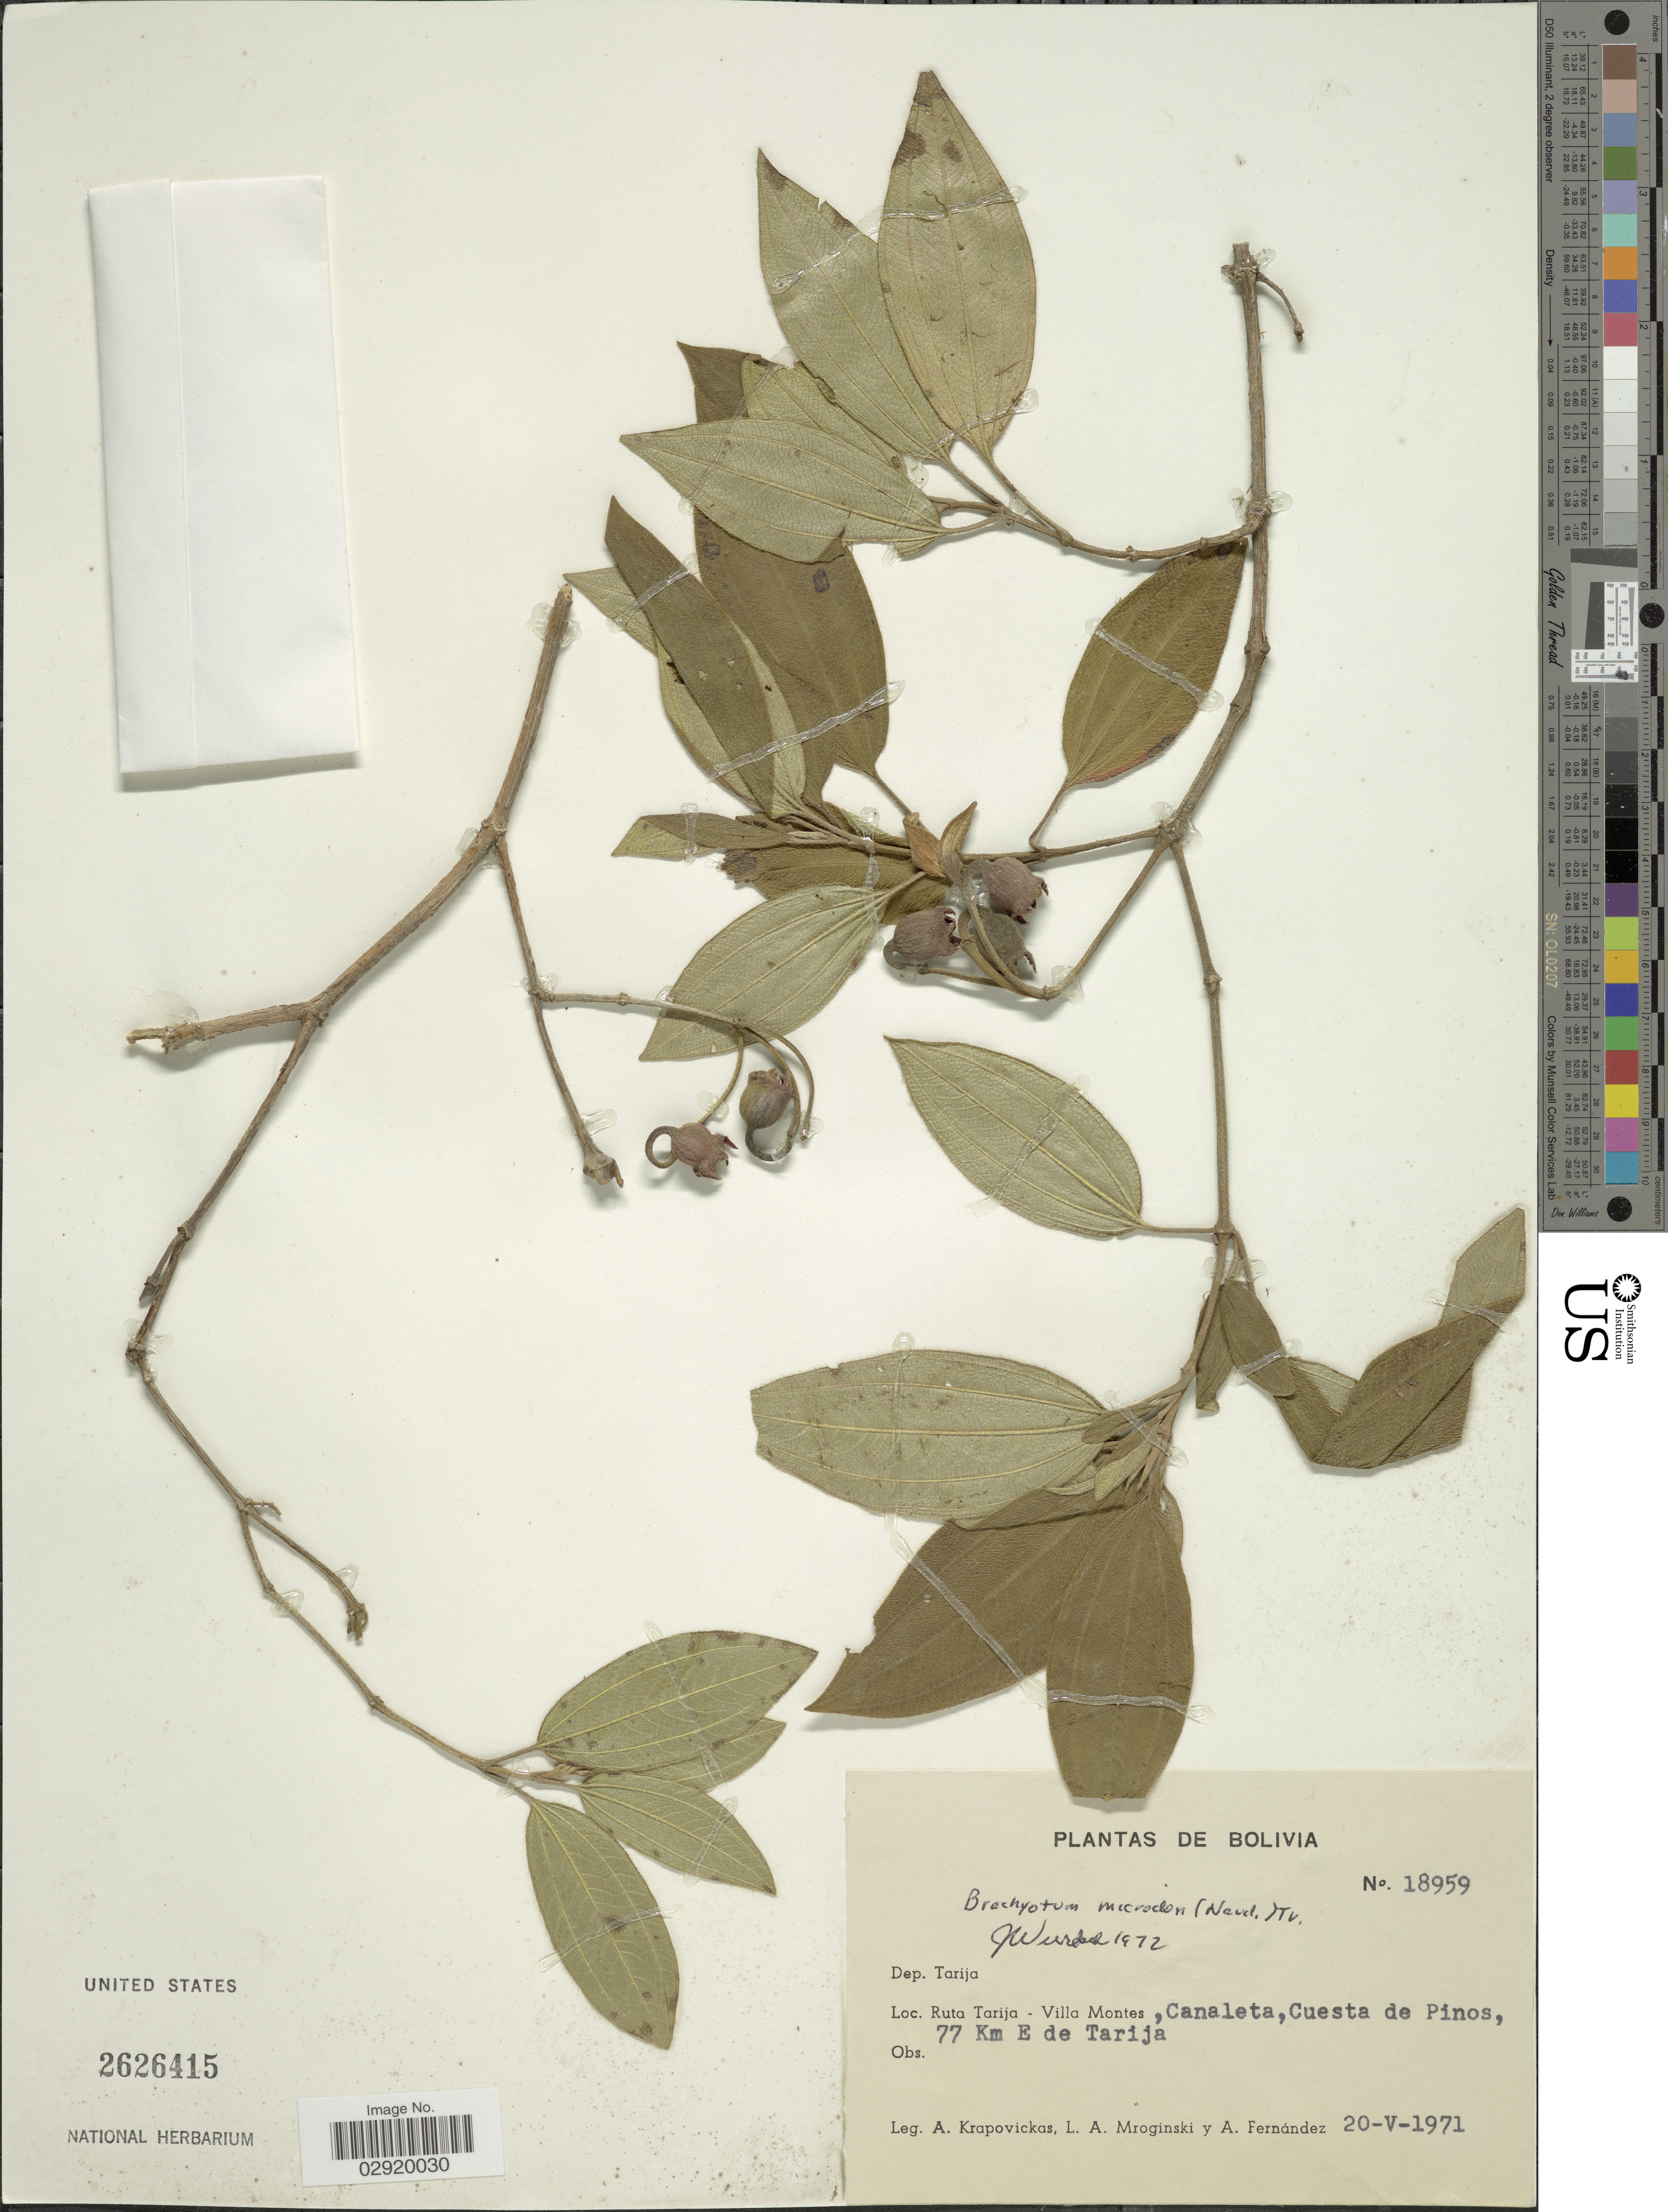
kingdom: Plantae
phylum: Tracheophyta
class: Magnoliopsida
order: Myrtales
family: Melastomataceae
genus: Brachyotum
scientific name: Brachyotum microdon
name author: (Naudin) Triana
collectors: A. Krapovickas, L. Mroginski & A. Fernandez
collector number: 18959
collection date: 1971-05-20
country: Bolivia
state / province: Tarija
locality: Dep. Tarij. Ruta Tarija - Villa Montes, Canaleta, Cuesta de Pinos, 77 Km E de Tarija.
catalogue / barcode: US 2626415